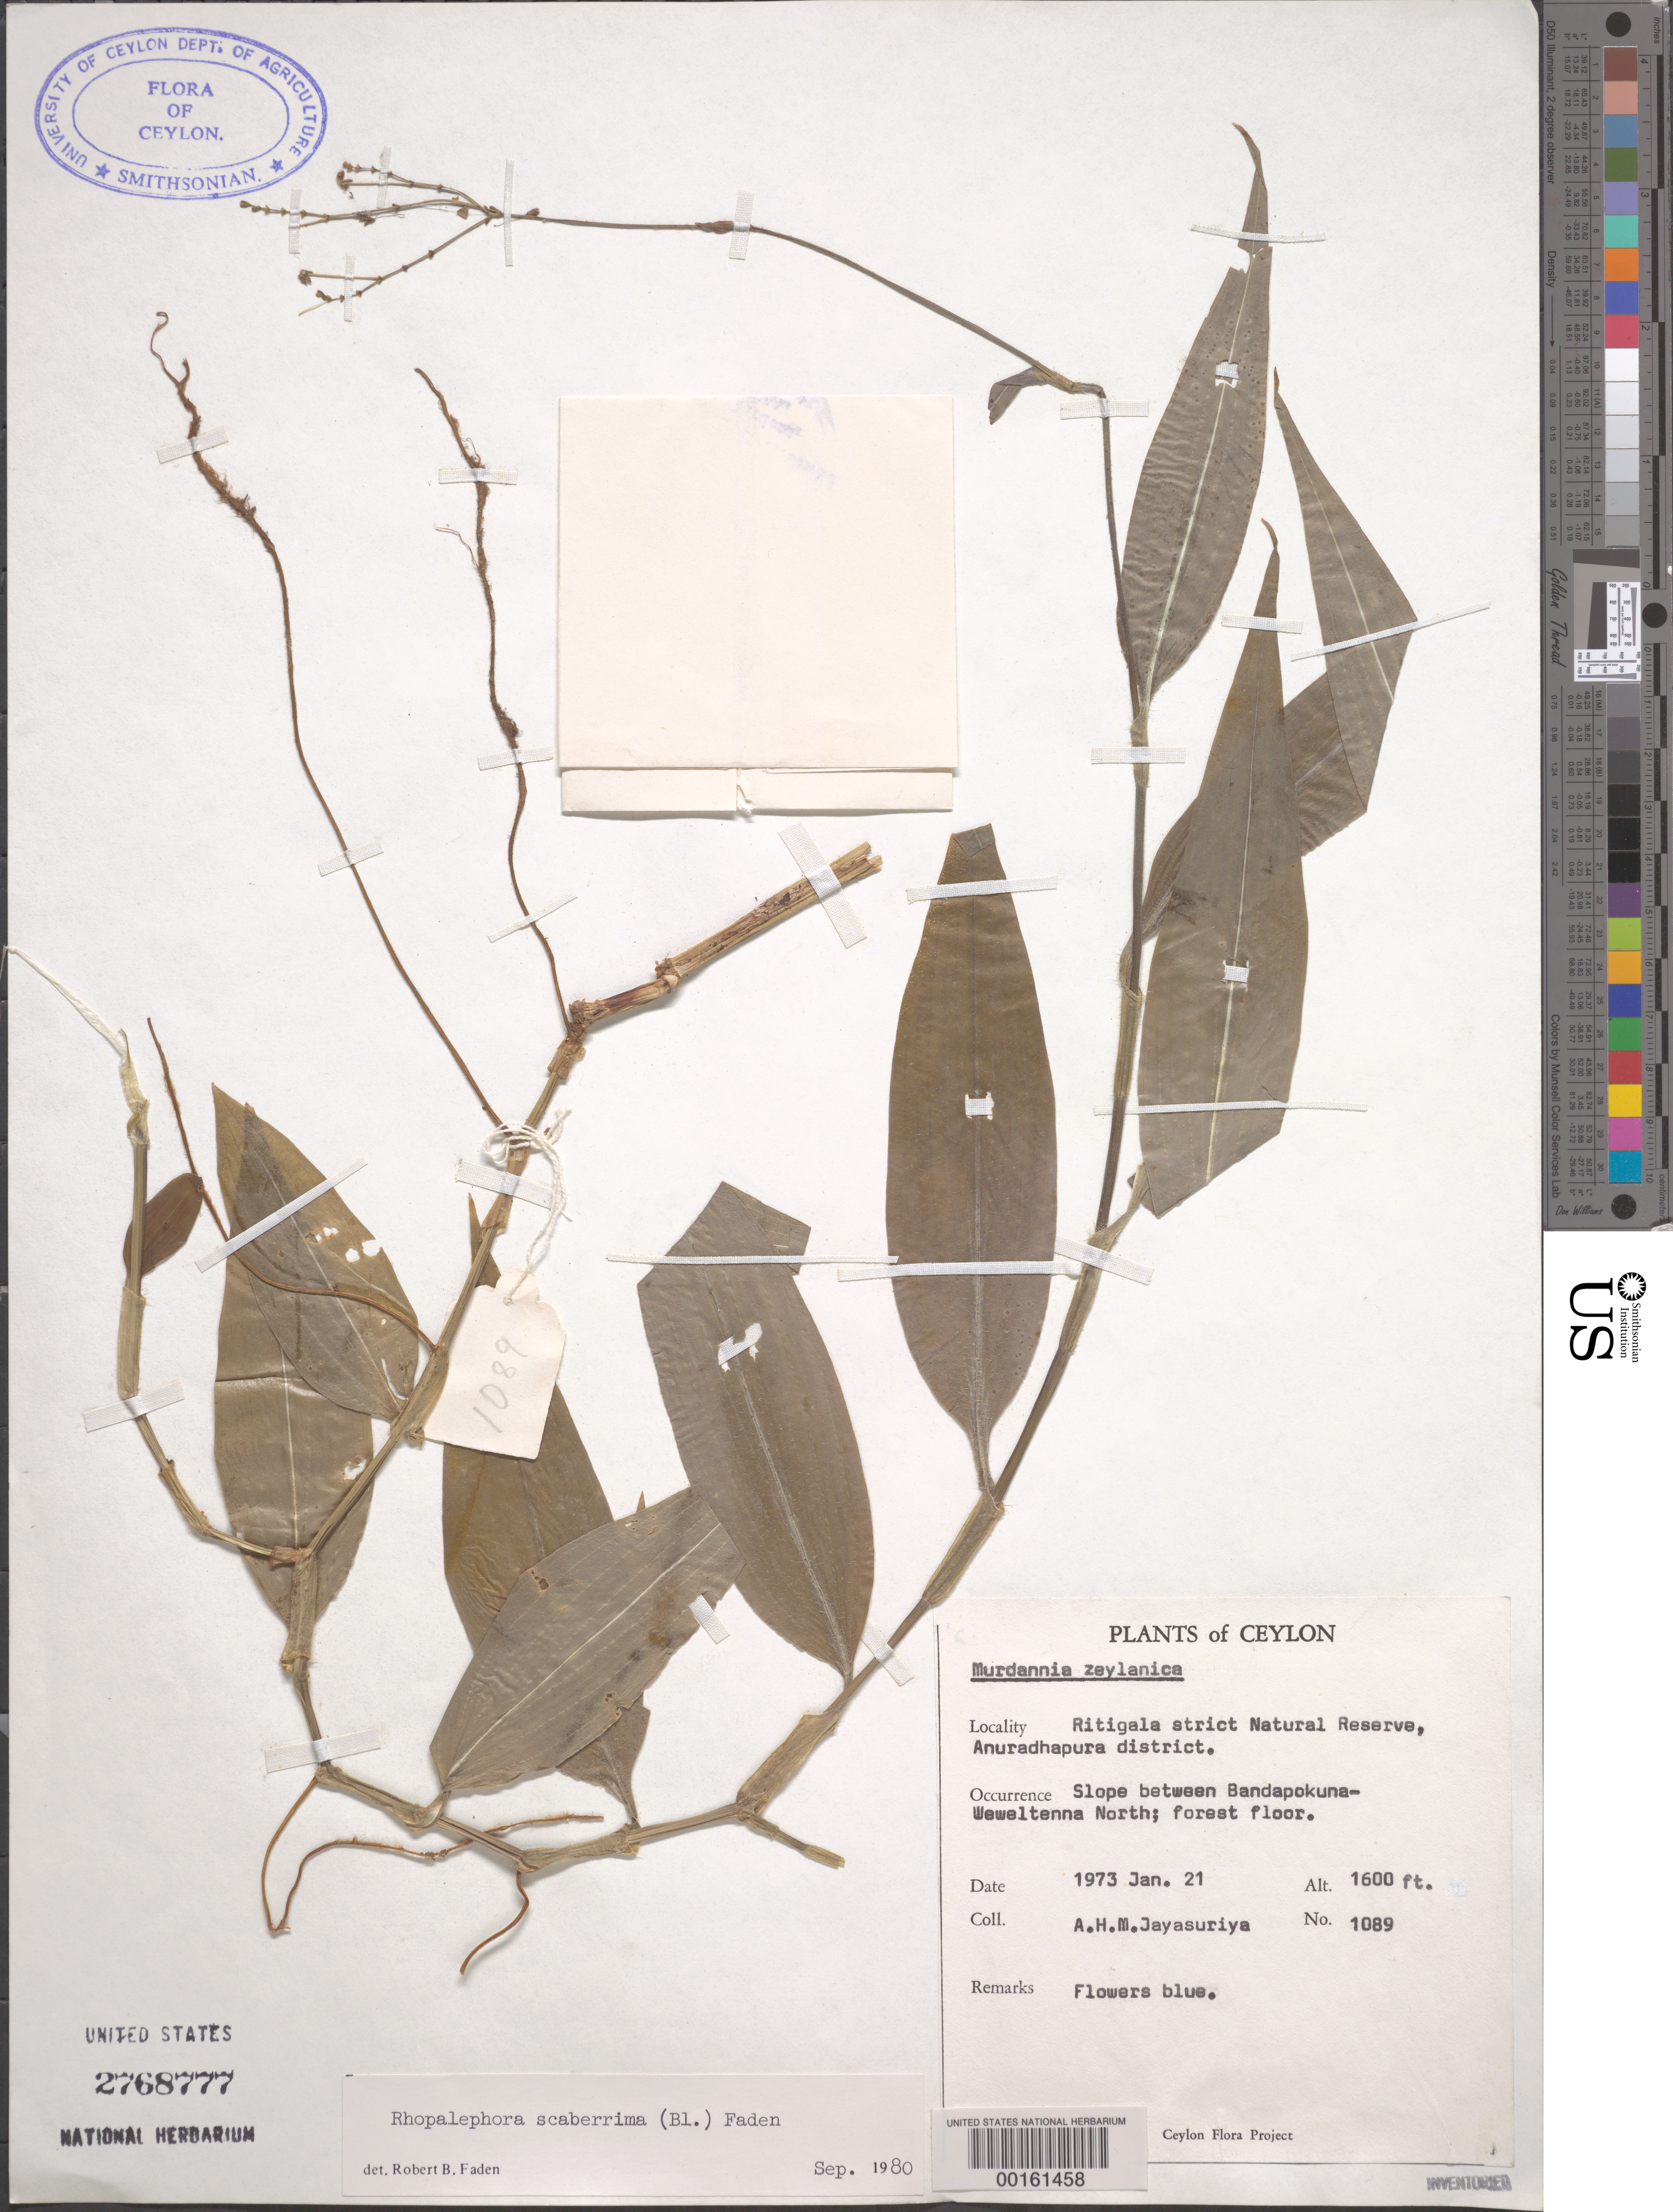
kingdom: Plantae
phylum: Tracheophyta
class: Liliopsida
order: Commelinales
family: Commelinaceae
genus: Rhopalephora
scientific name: Rhopalephora scaberrima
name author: (Blume) Faden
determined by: Faden, Robert B., (US), Smithsonian Institution - National Museum of Natural History (UNITED STATES)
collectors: A. H. Jayasuriya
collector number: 1089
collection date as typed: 21 Jan 1973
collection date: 1973-01-21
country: Sri Lanka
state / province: North Central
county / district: Anuradhapura Dist.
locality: Ritigala strict natural reserve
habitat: Forest floor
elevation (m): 488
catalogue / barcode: US 2768777